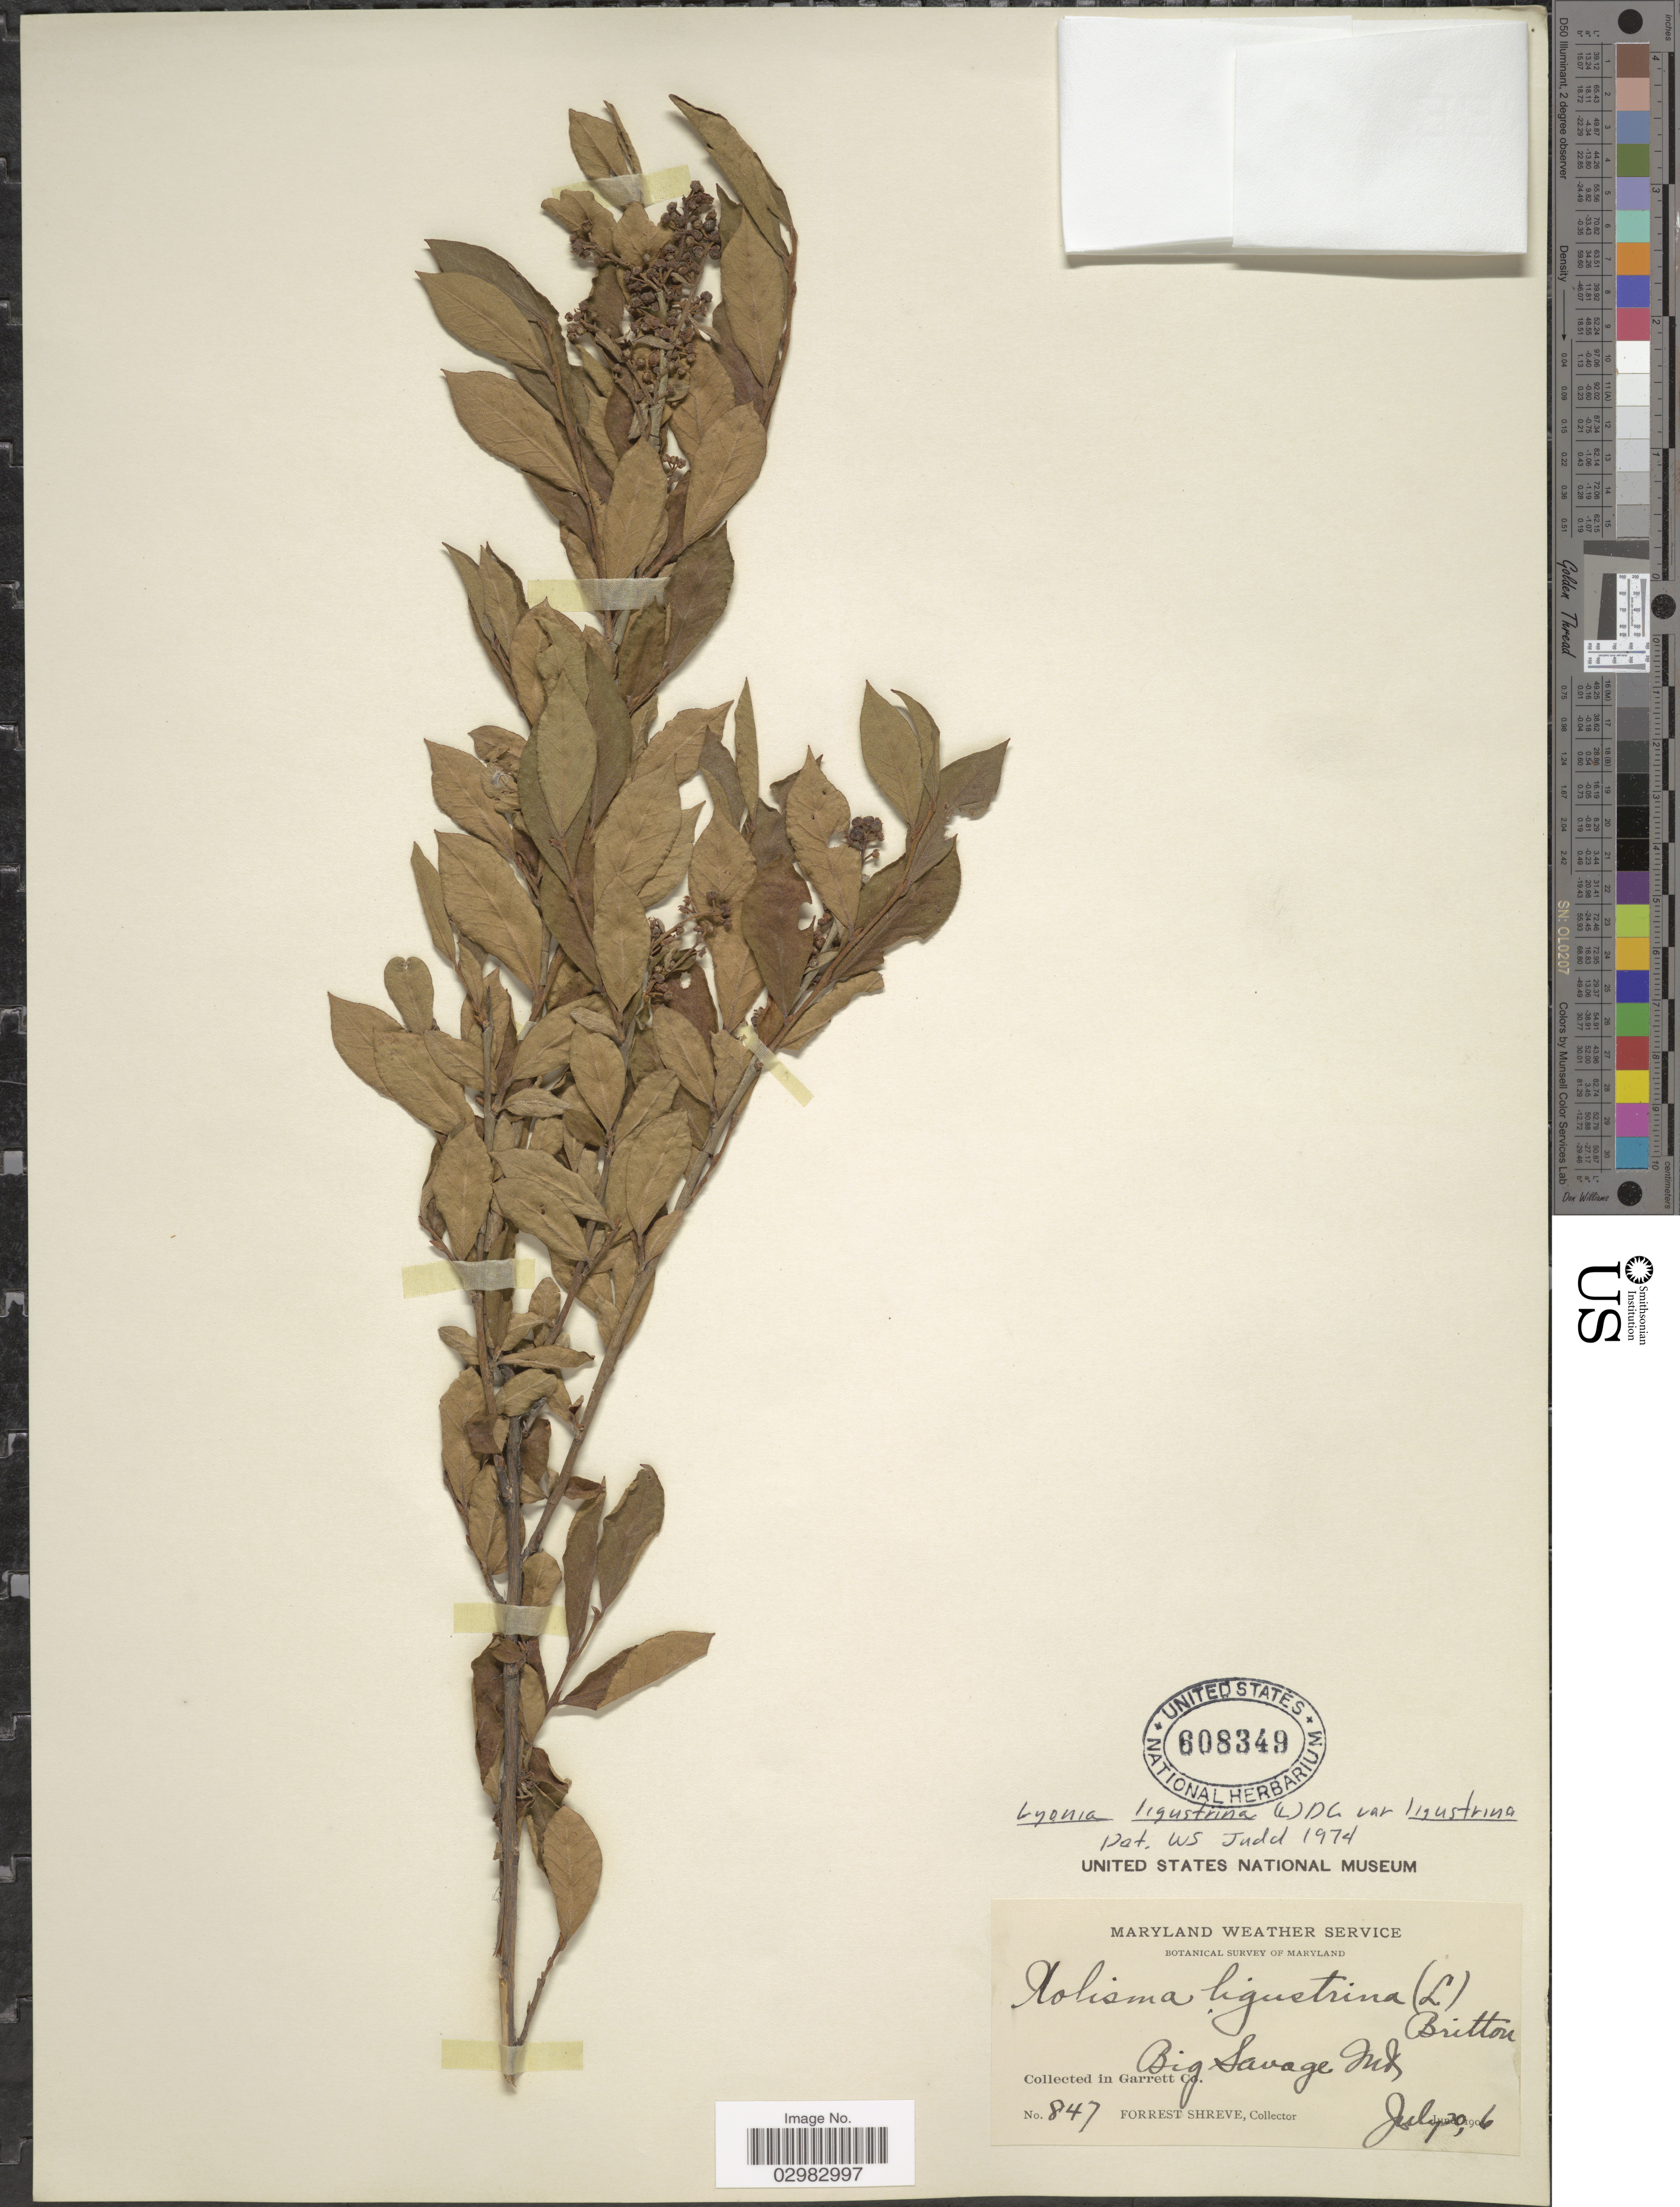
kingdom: Plantae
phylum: Tracheophyta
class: Magnoliopsida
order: Ericales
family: Ericaceae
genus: Lyonia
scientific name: Lyonia ligustrina var. ligustrina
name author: (L.) DC.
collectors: F. Shreve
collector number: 847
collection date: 1906-07-20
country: United States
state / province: Maryland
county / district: Garrett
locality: Garrett Co. Big Savage Mt.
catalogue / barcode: US 608349